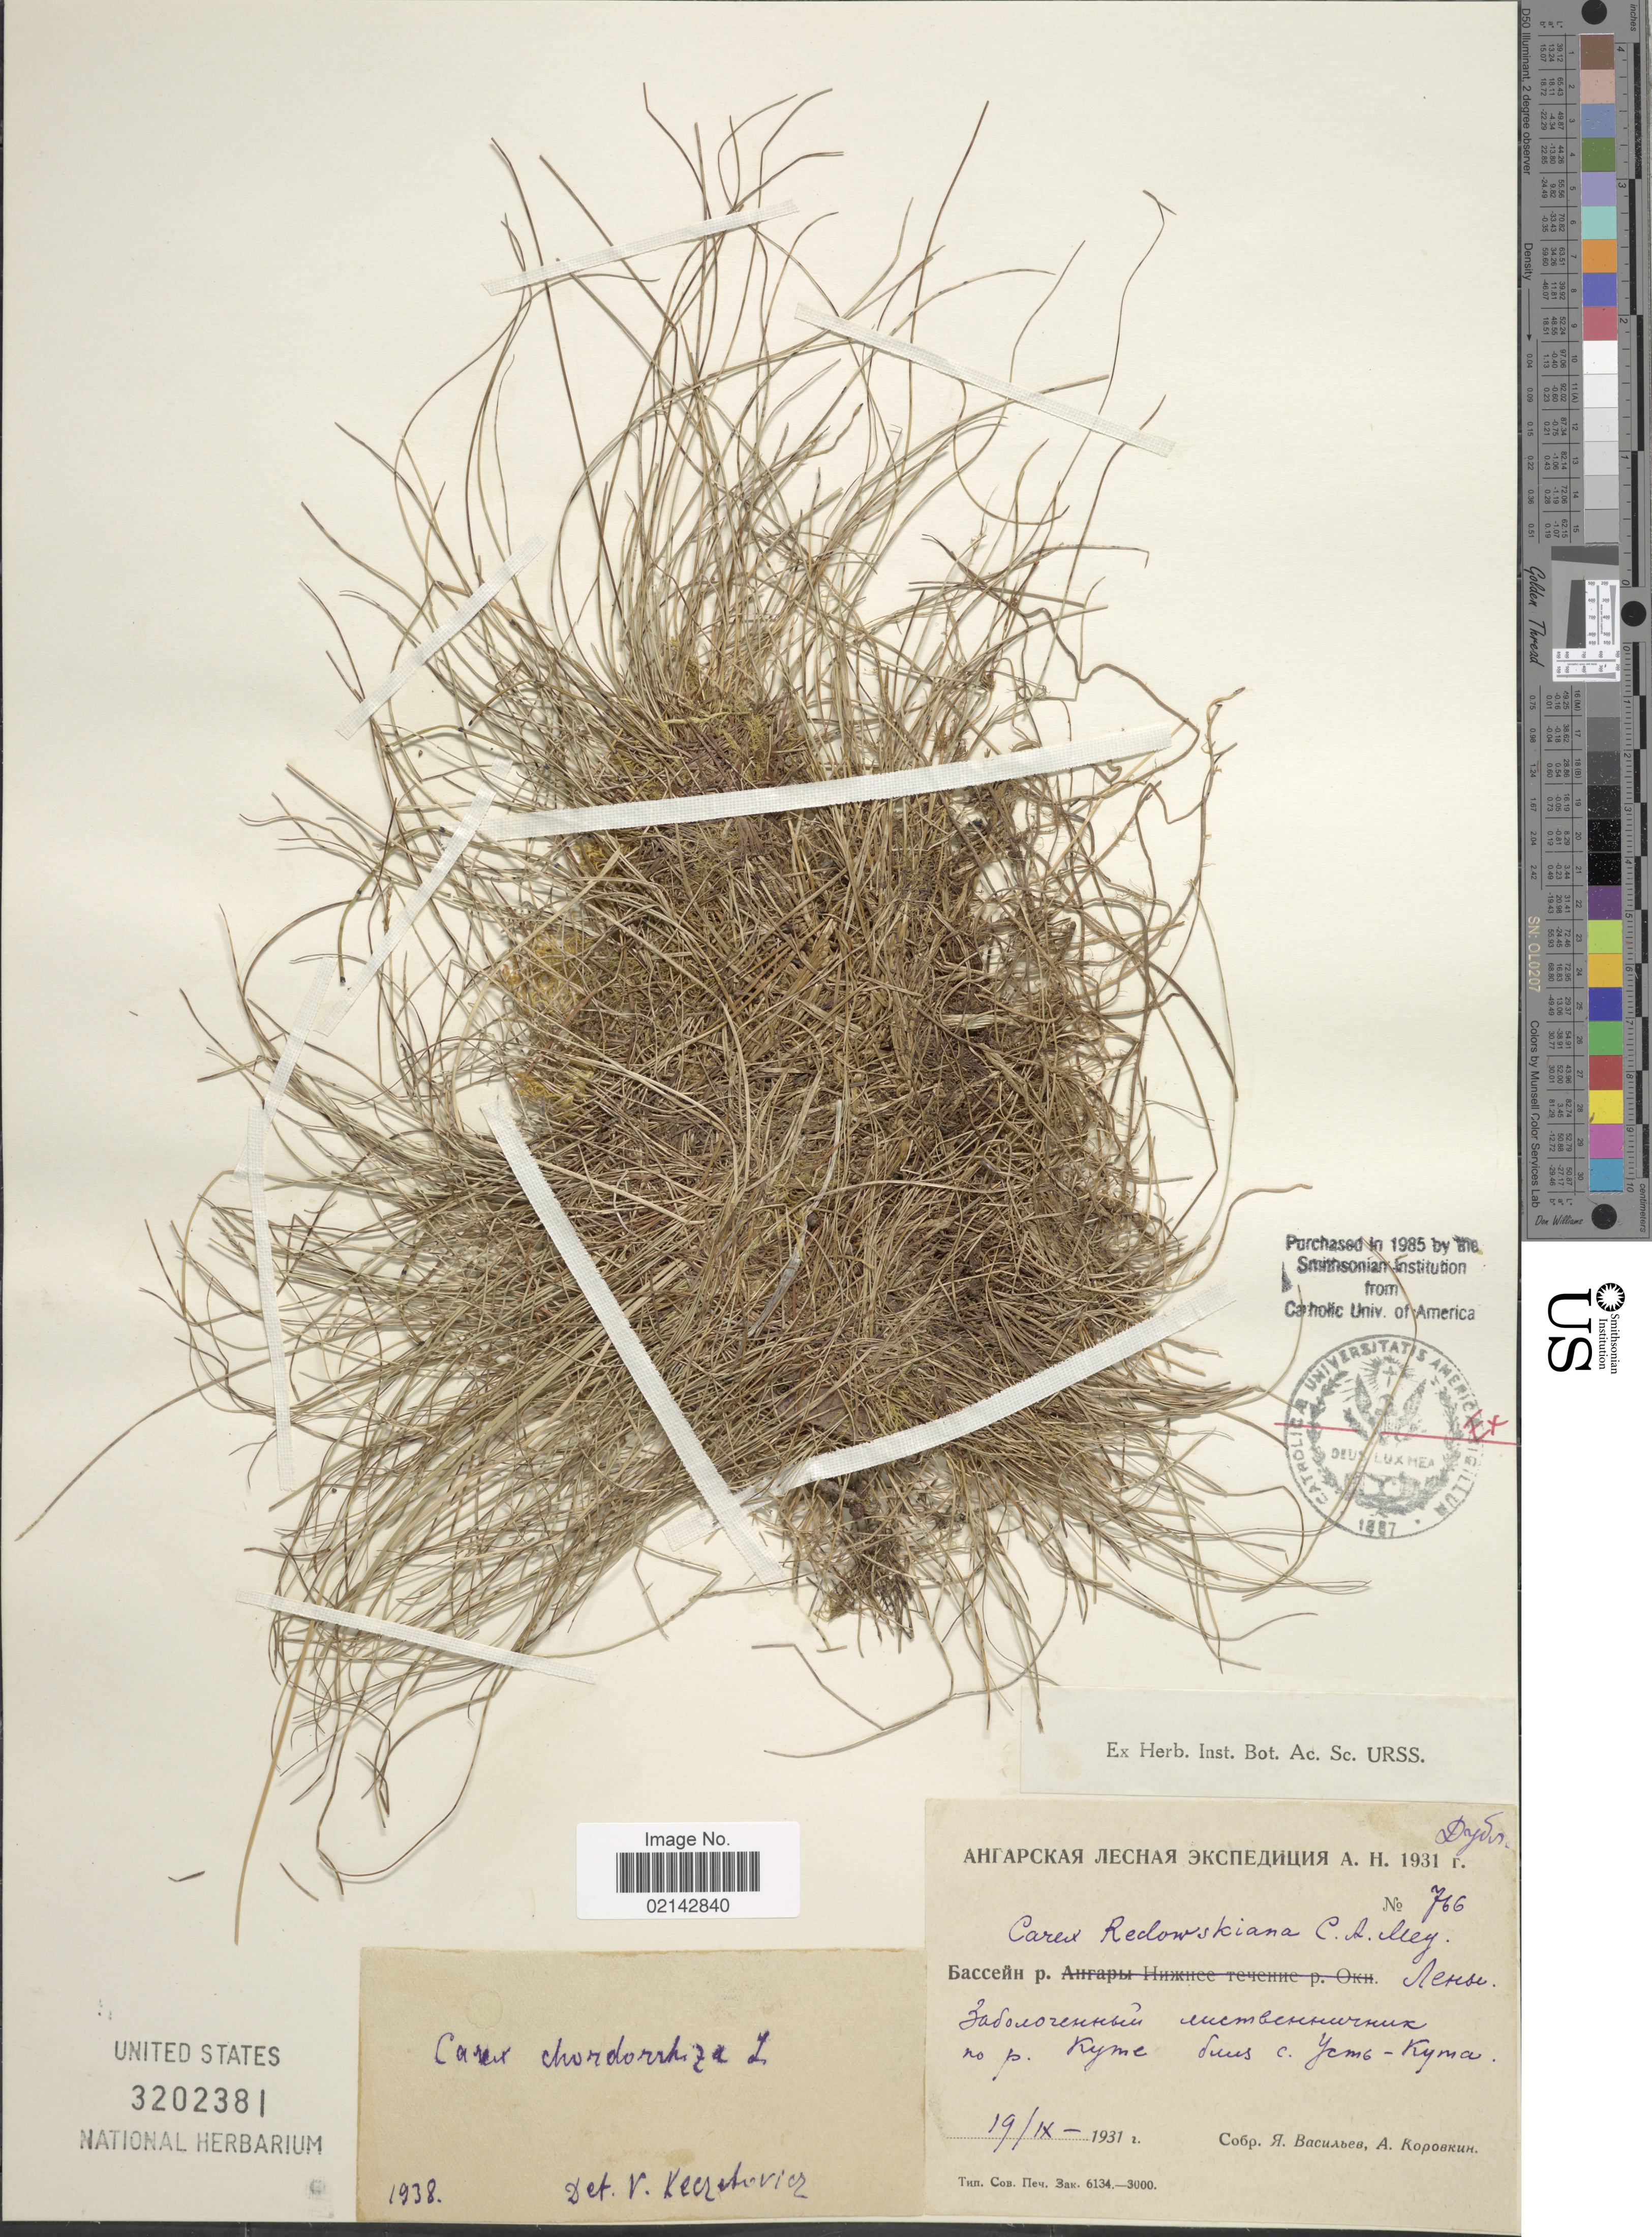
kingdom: Plantae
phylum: Tracheophyta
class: Liliopsida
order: Poales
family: Cyperaceae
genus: Carex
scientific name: Carex chordorrhiza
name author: L. f.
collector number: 766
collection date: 1931-09-19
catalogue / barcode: US 3202381